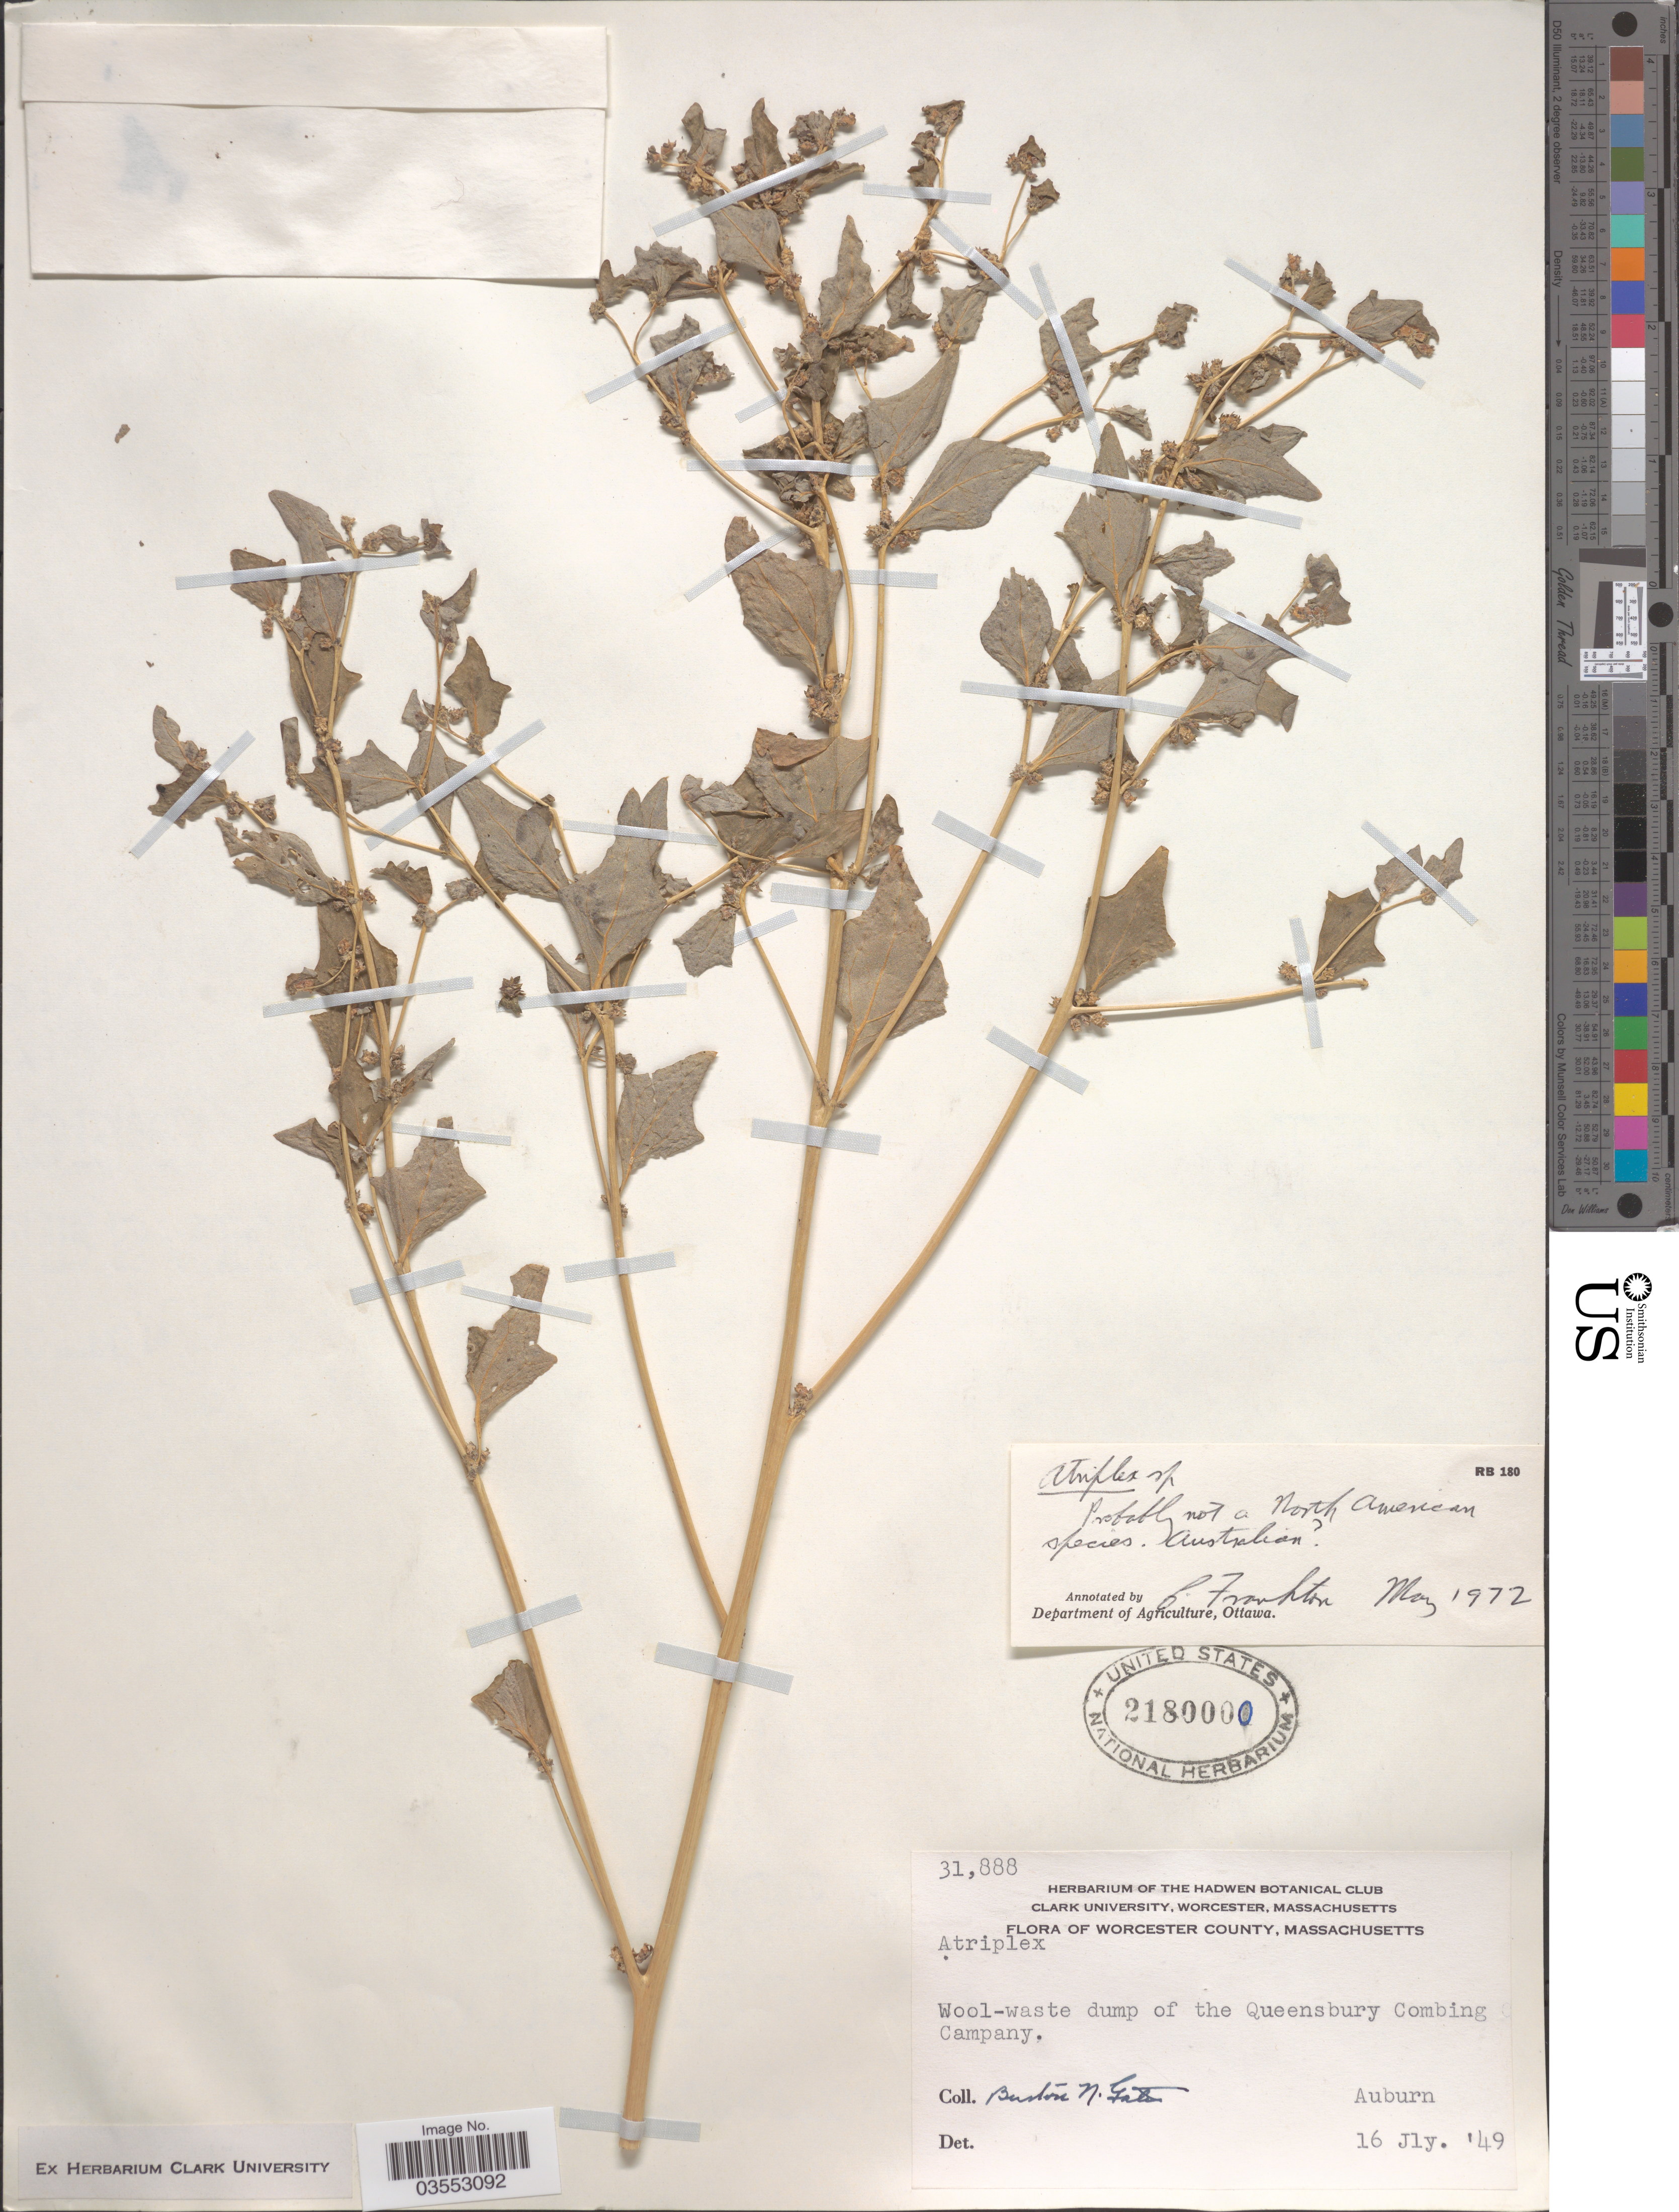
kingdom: Plantae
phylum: Tracheophyta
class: Magnoliopsida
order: Caryophyllales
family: Amaranthaceae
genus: Atriplex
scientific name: Atriplex sp.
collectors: B. N. Gates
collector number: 31888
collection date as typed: Transcribed d/m/y: 16/7/49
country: United States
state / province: Massachusetts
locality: Worcester County. Wool-waste dump of the Queensbury Combing Campany. Auburn.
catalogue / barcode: US 2180000